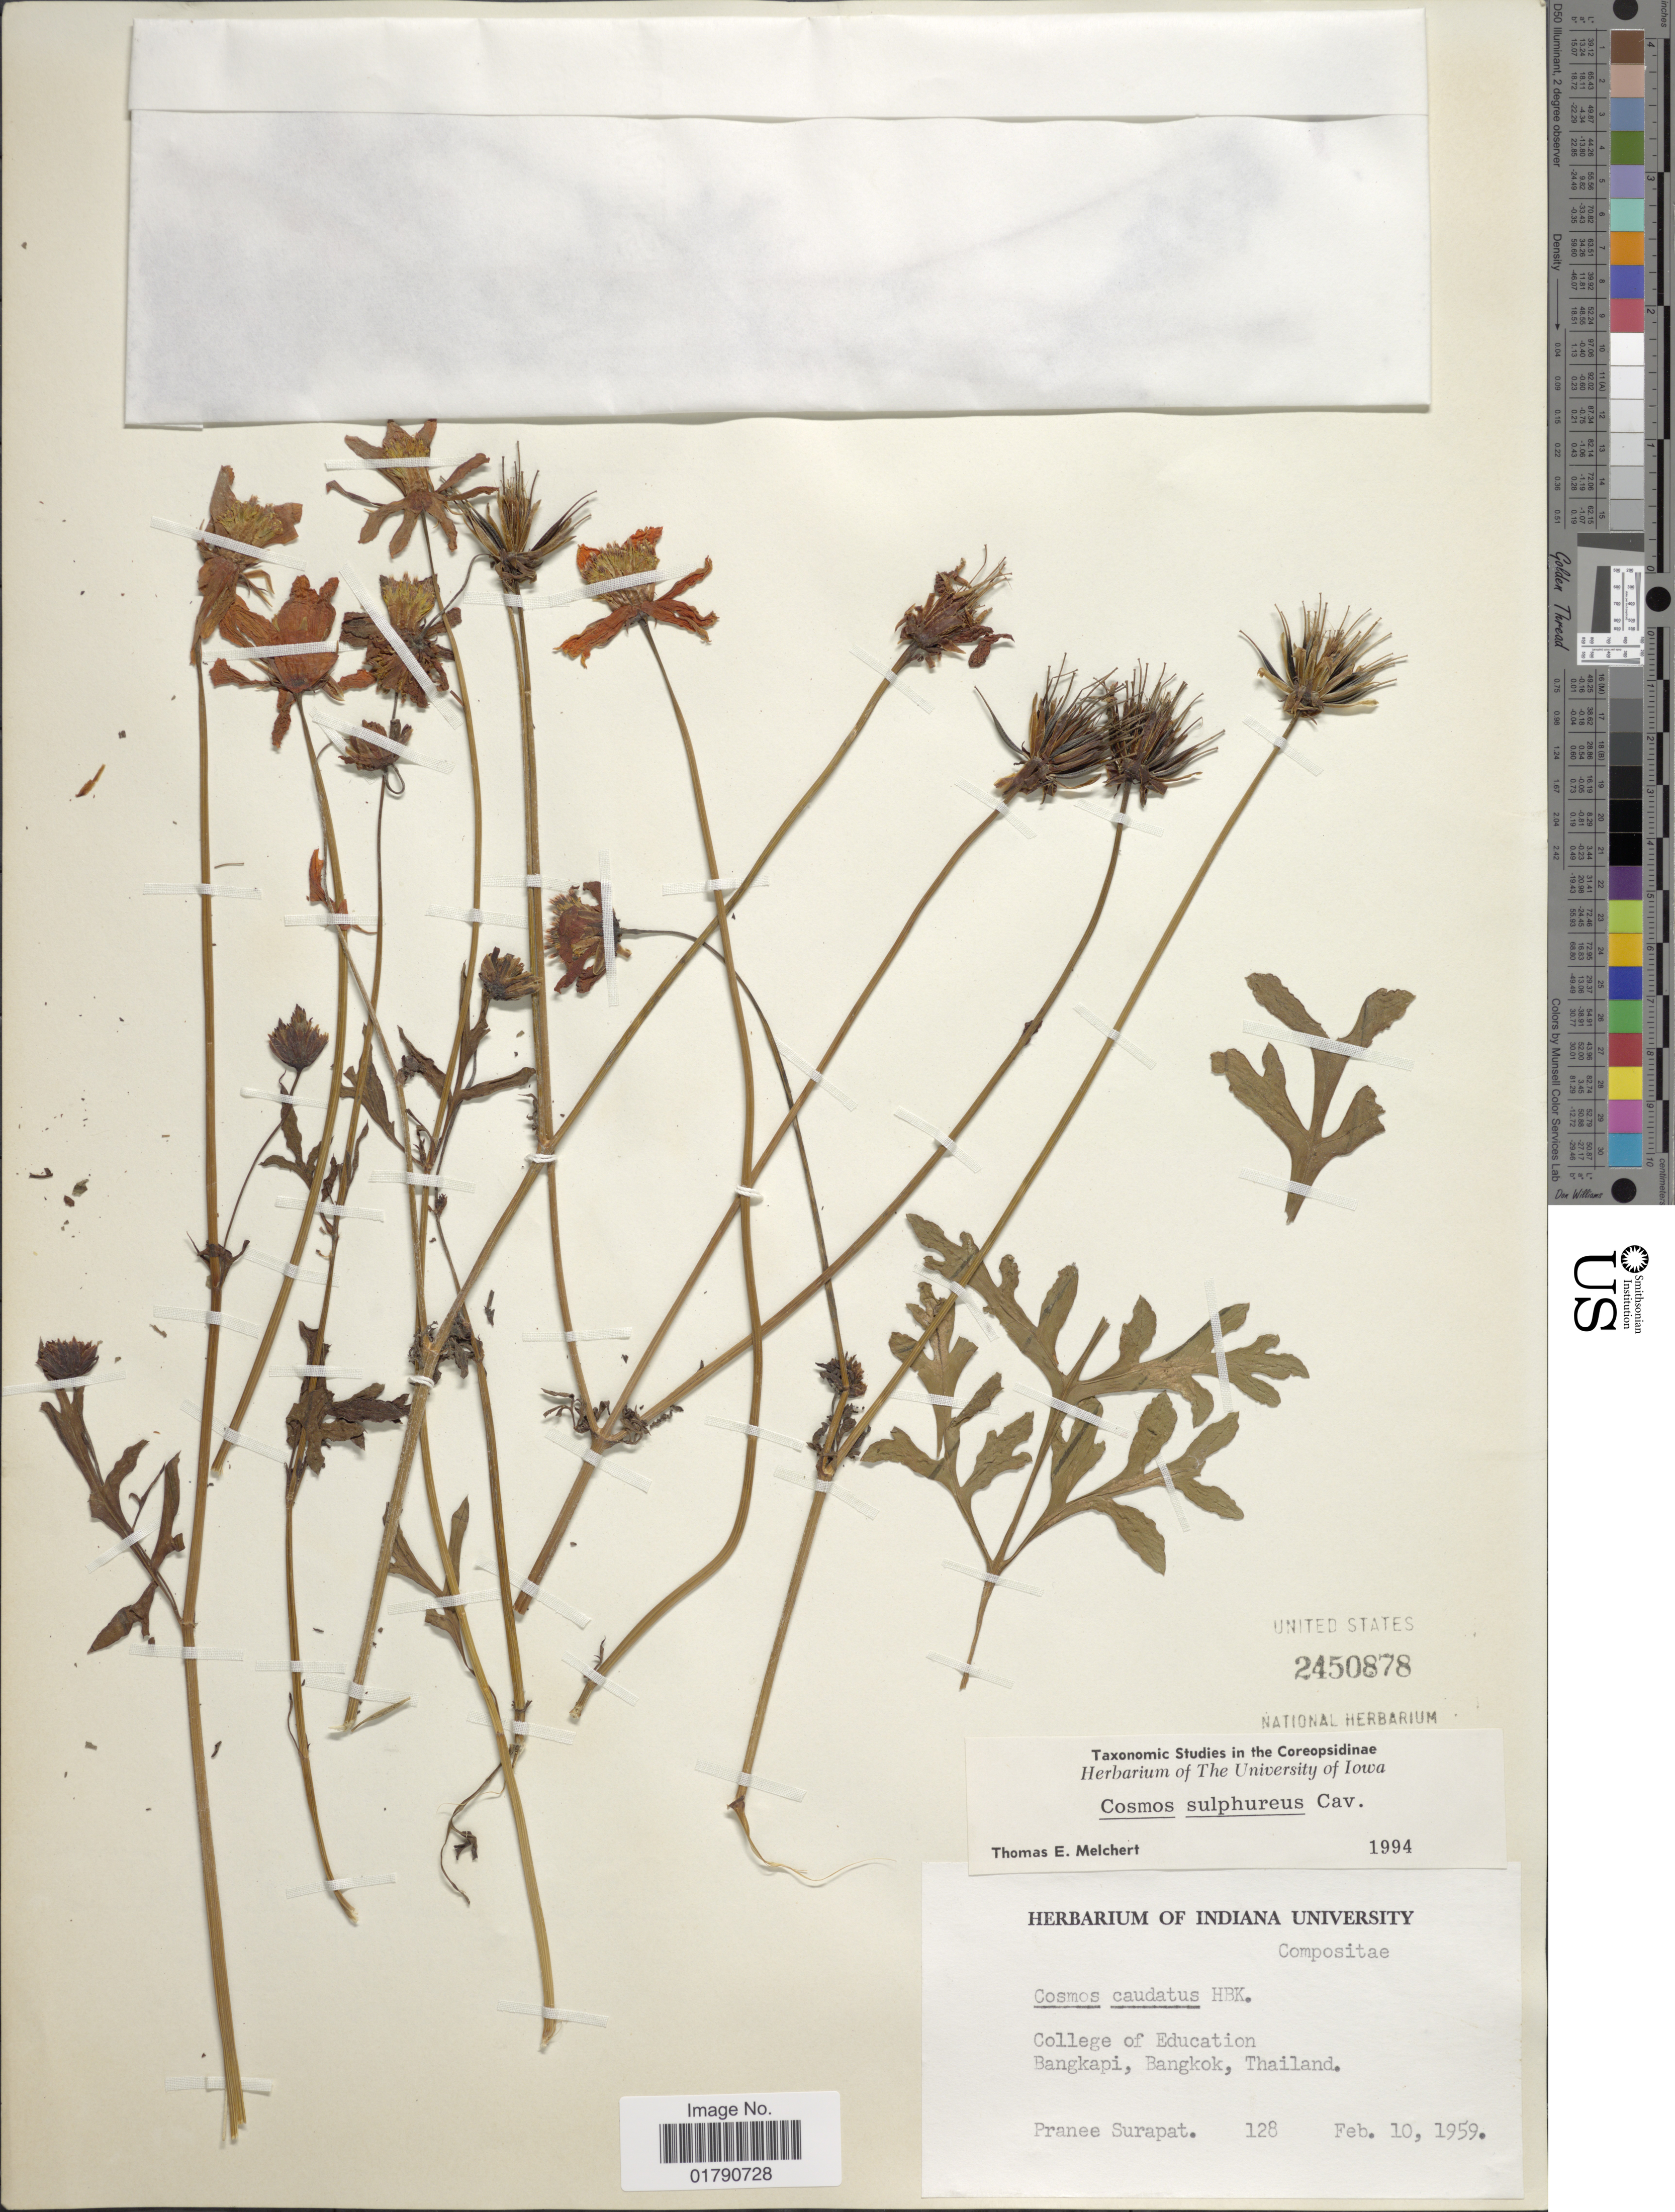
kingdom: Plantae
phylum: Tracheophyta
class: Magnoliopsida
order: Asterales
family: Asteraceae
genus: Cosmos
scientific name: Cosmos sulphureus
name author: Cav.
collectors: P. Surapat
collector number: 128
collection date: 1959-02-10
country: Thailand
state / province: Bangkok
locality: College of Education, Bangkapi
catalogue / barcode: US 2450878